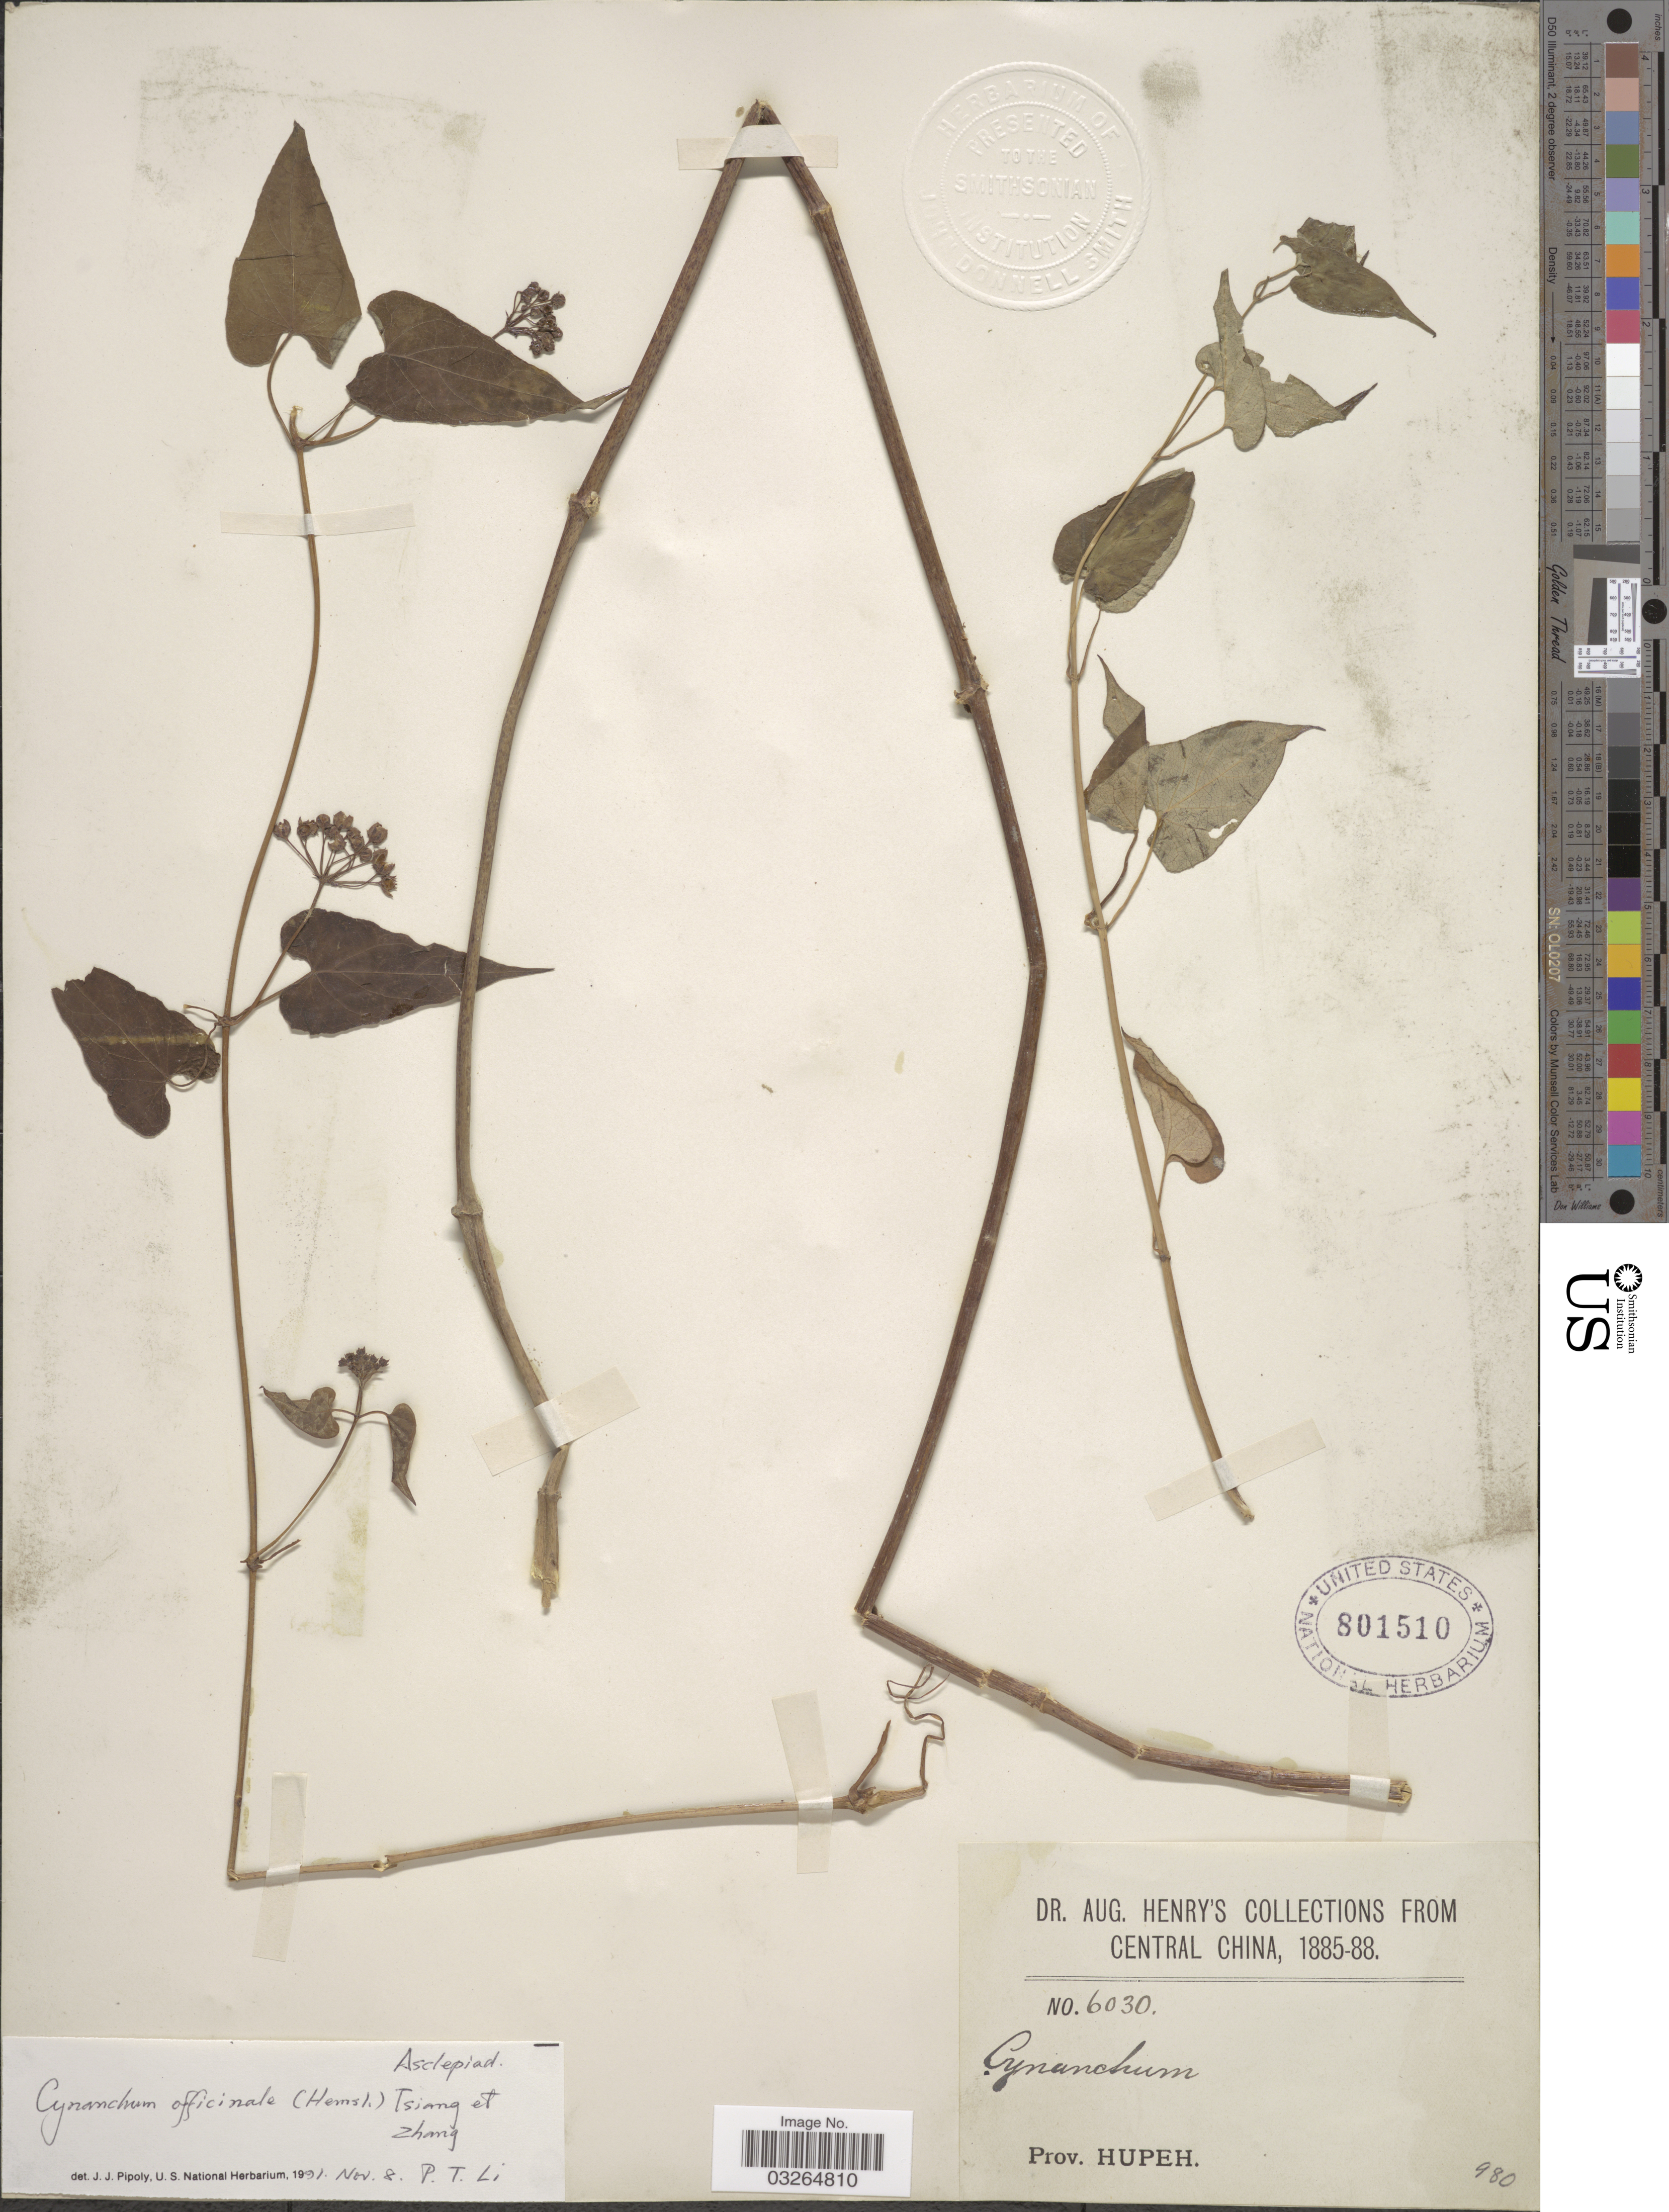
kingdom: Plantae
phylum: Tracheophyta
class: Magnoliopsida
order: Gentianales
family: Apocynaceae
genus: Cynanchum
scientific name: Cynanchum officinale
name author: Tsiang & Zhang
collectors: A. Henry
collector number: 6030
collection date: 1885/1888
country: China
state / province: Hubei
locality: Central China. Prov. Hupeh.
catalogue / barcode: US 801510